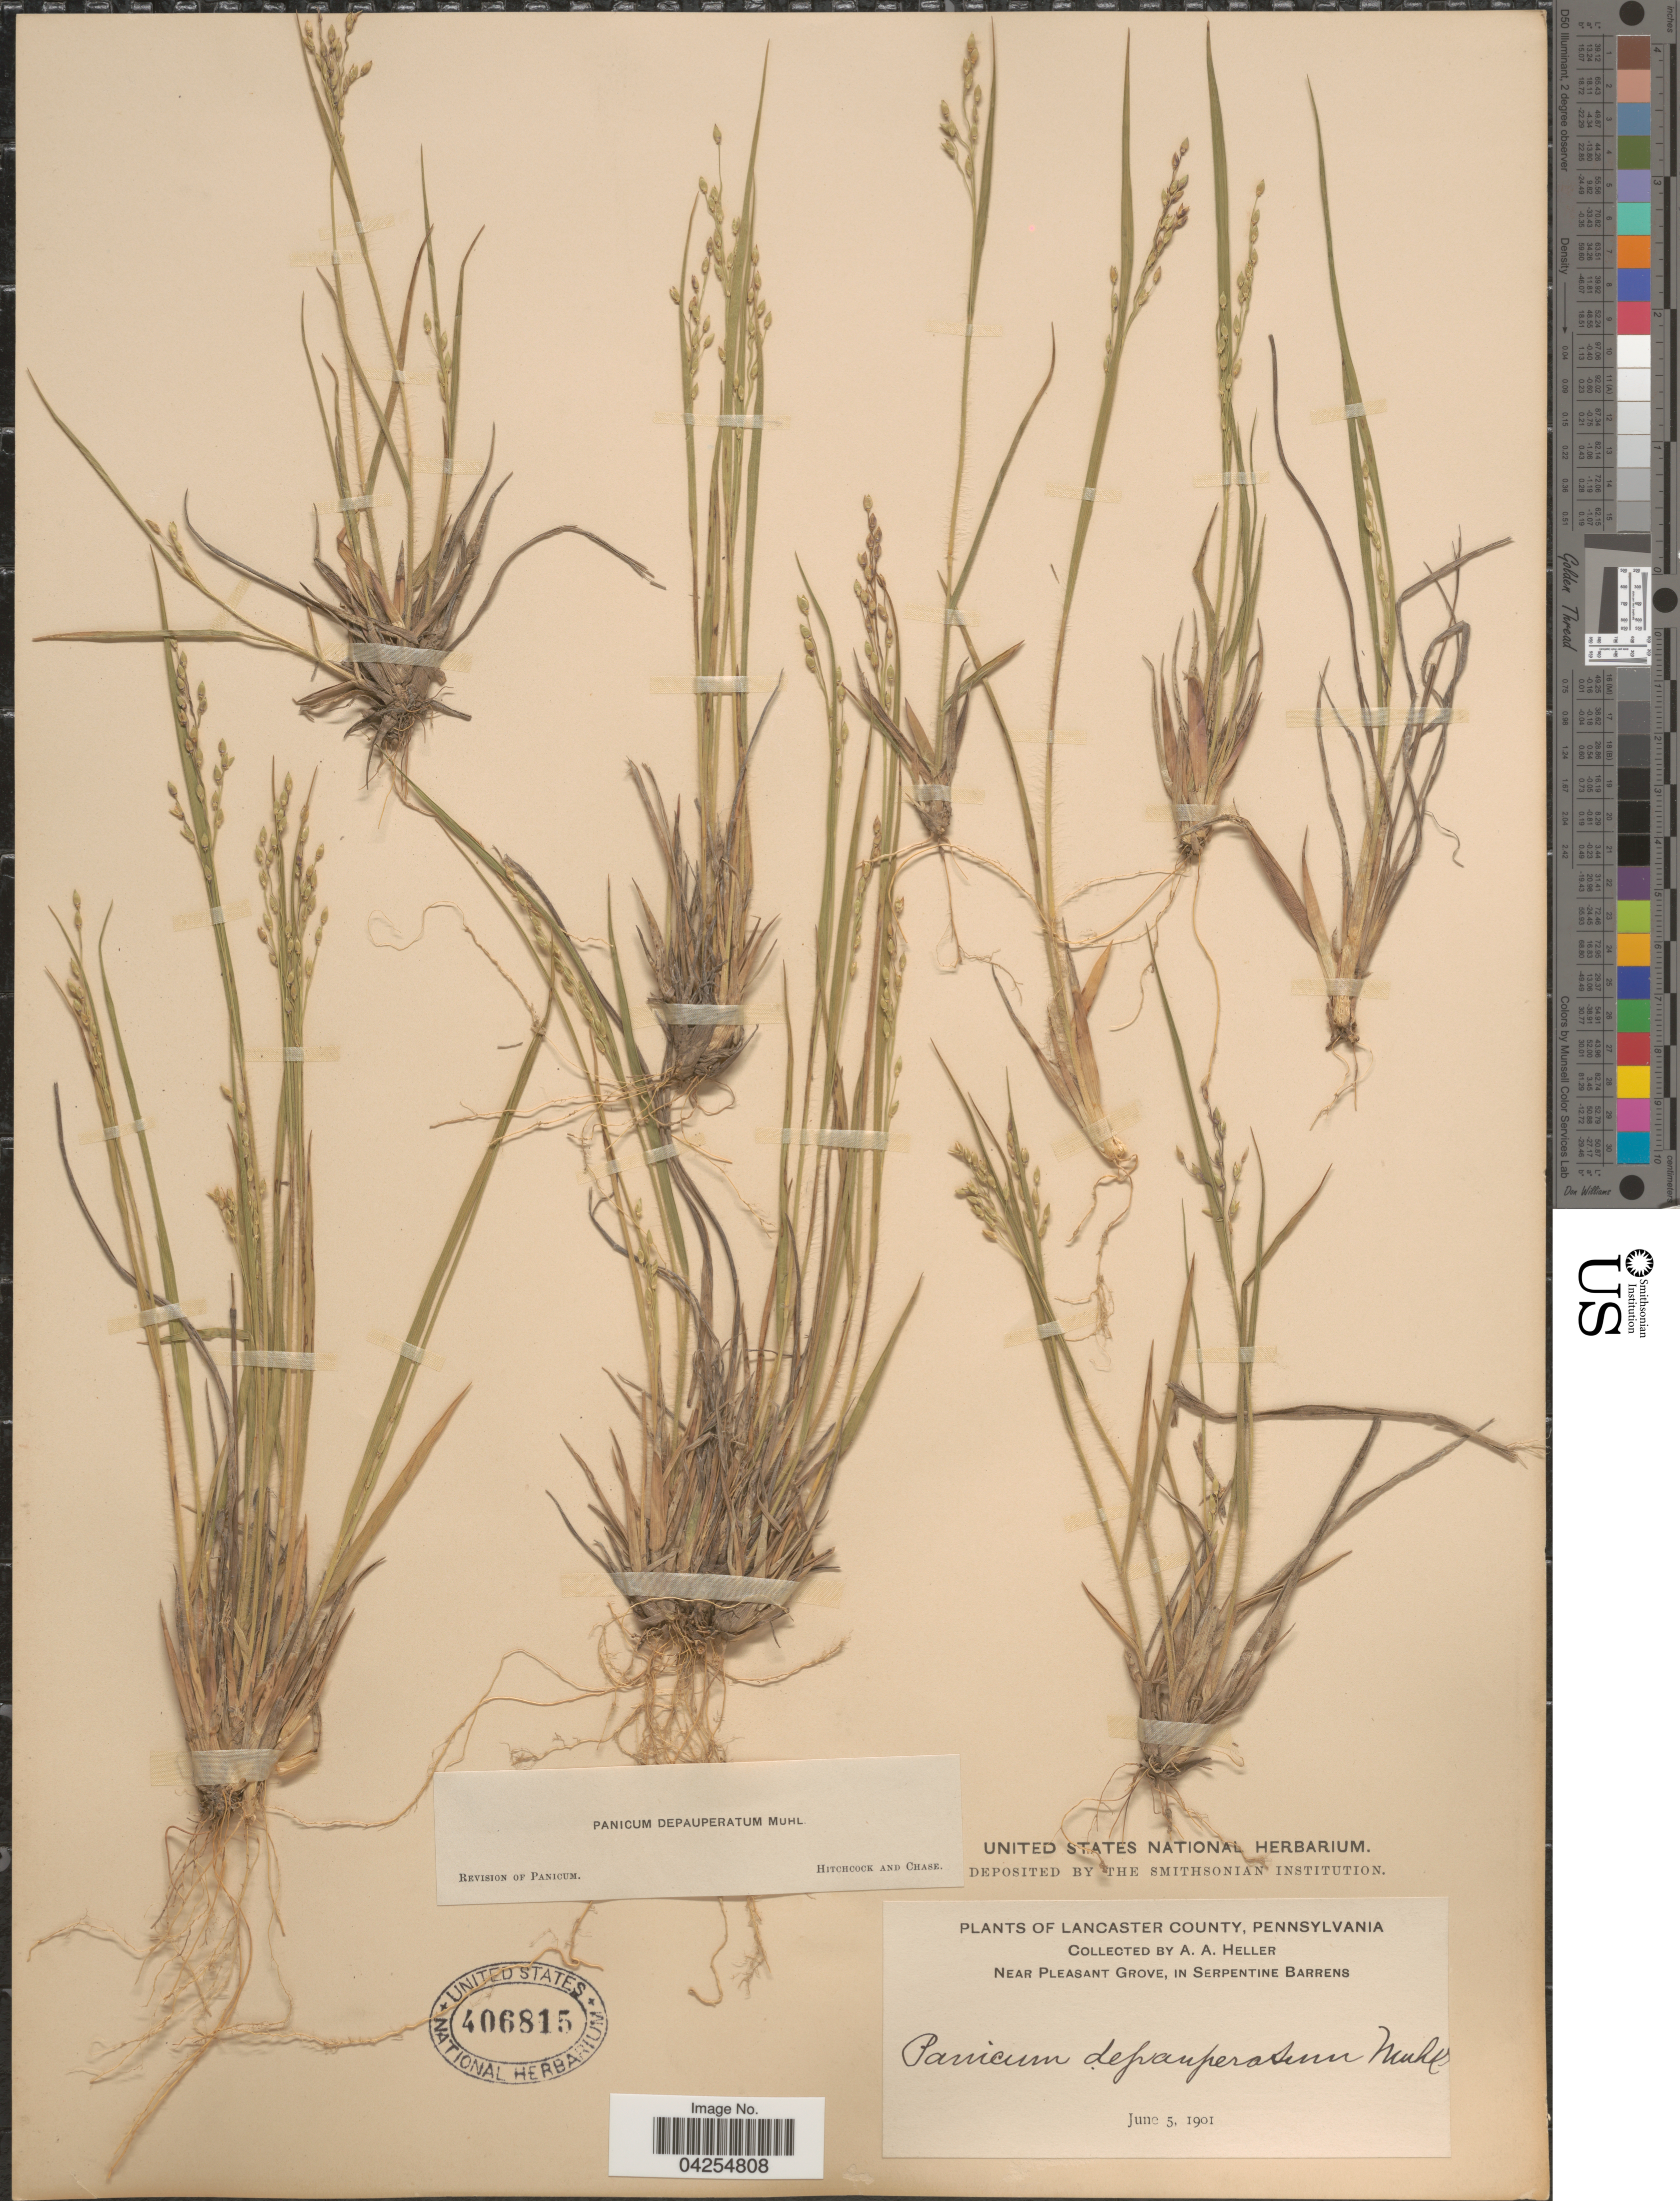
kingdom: Plantae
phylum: Tracheophyta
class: Liliopsida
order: Poales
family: Poaceae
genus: Dichanthelium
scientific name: Dichanthelium depauperatum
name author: (Muhl.) Gould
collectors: A. A. Heller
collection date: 1901-06-05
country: United States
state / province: Pennsylvania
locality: Lancaster County. Near Pleasant Grove, in Serpentine Barrens.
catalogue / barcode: US 406815